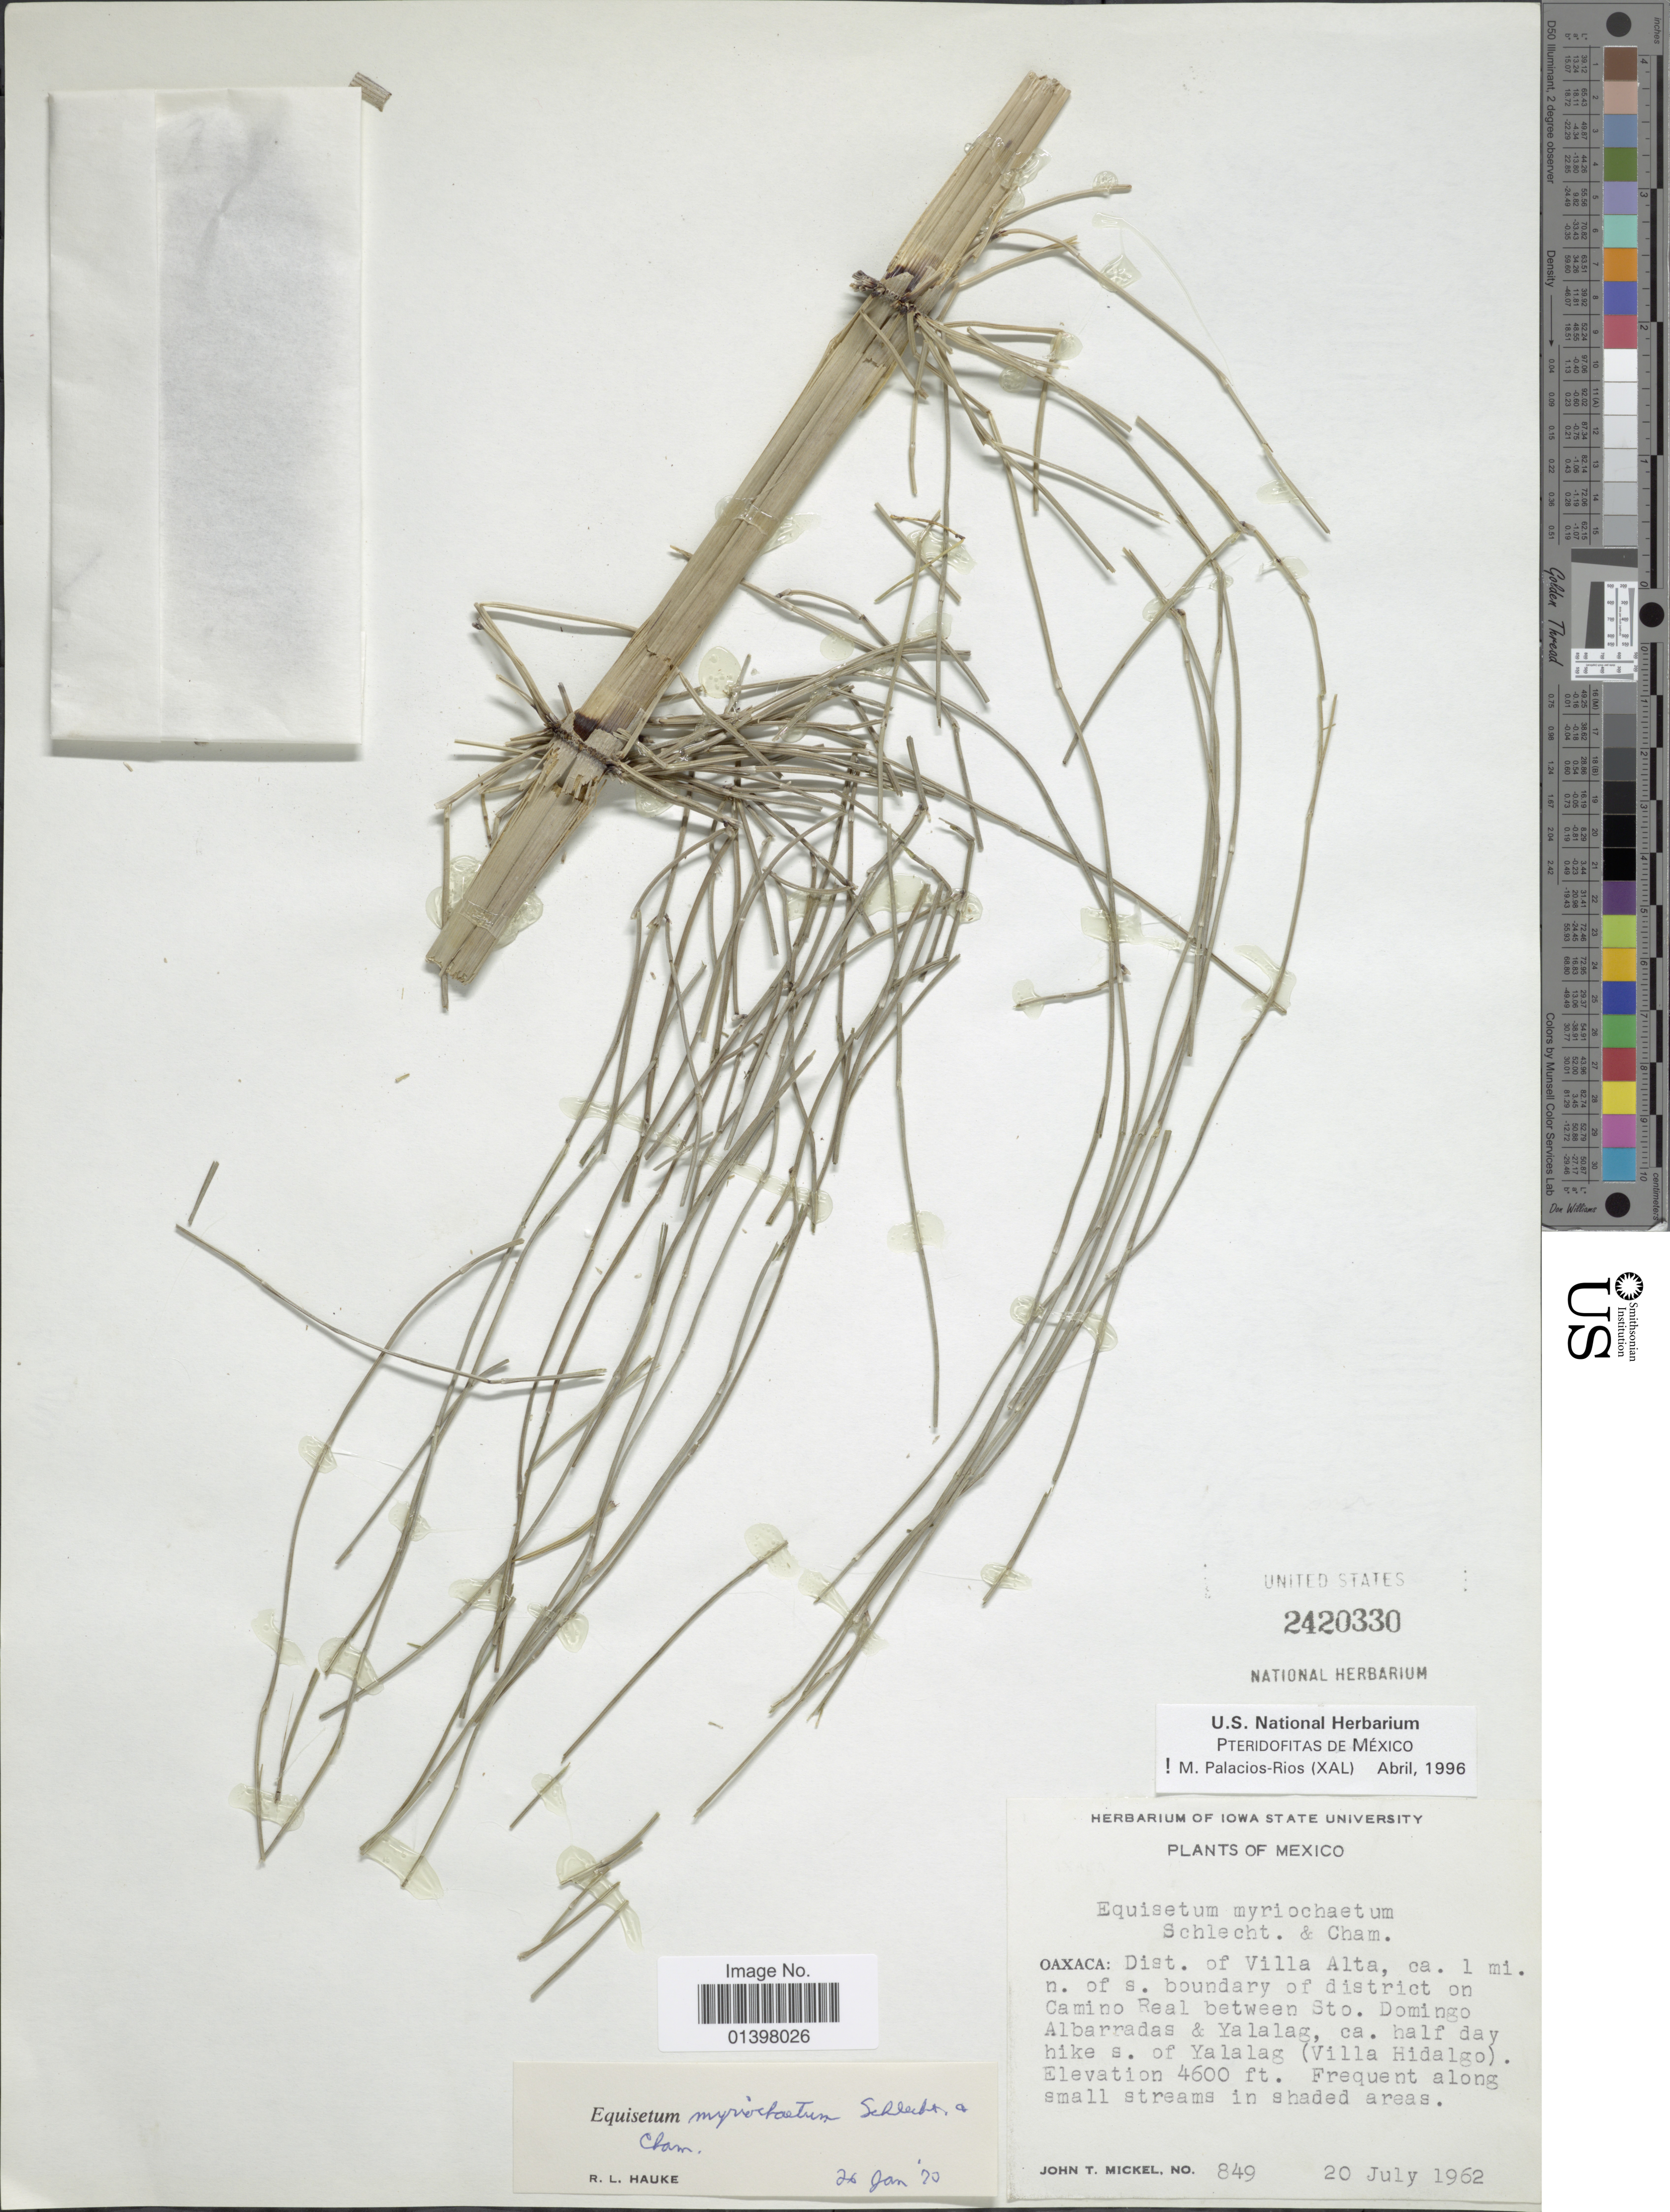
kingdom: Plantae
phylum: Tracheophyta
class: Polypodiopsida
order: Equisetales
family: Equisetaceae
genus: Equisetum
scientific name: Equisetum myriochaetum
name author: Schltdl. & Cham.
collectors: J. T. Mickel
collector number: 849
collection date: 1962-07-20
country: Mexico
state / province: Oaxaca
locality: Dist. of Villa Alta, ca 1 mi. n of s. boundary of district on Camino Real between Sto Domingo Albarradas & Yalalag, ca half day hike s. of Yalalag (Villa Hidalgo)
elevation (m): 1402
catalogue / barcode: US 2420330